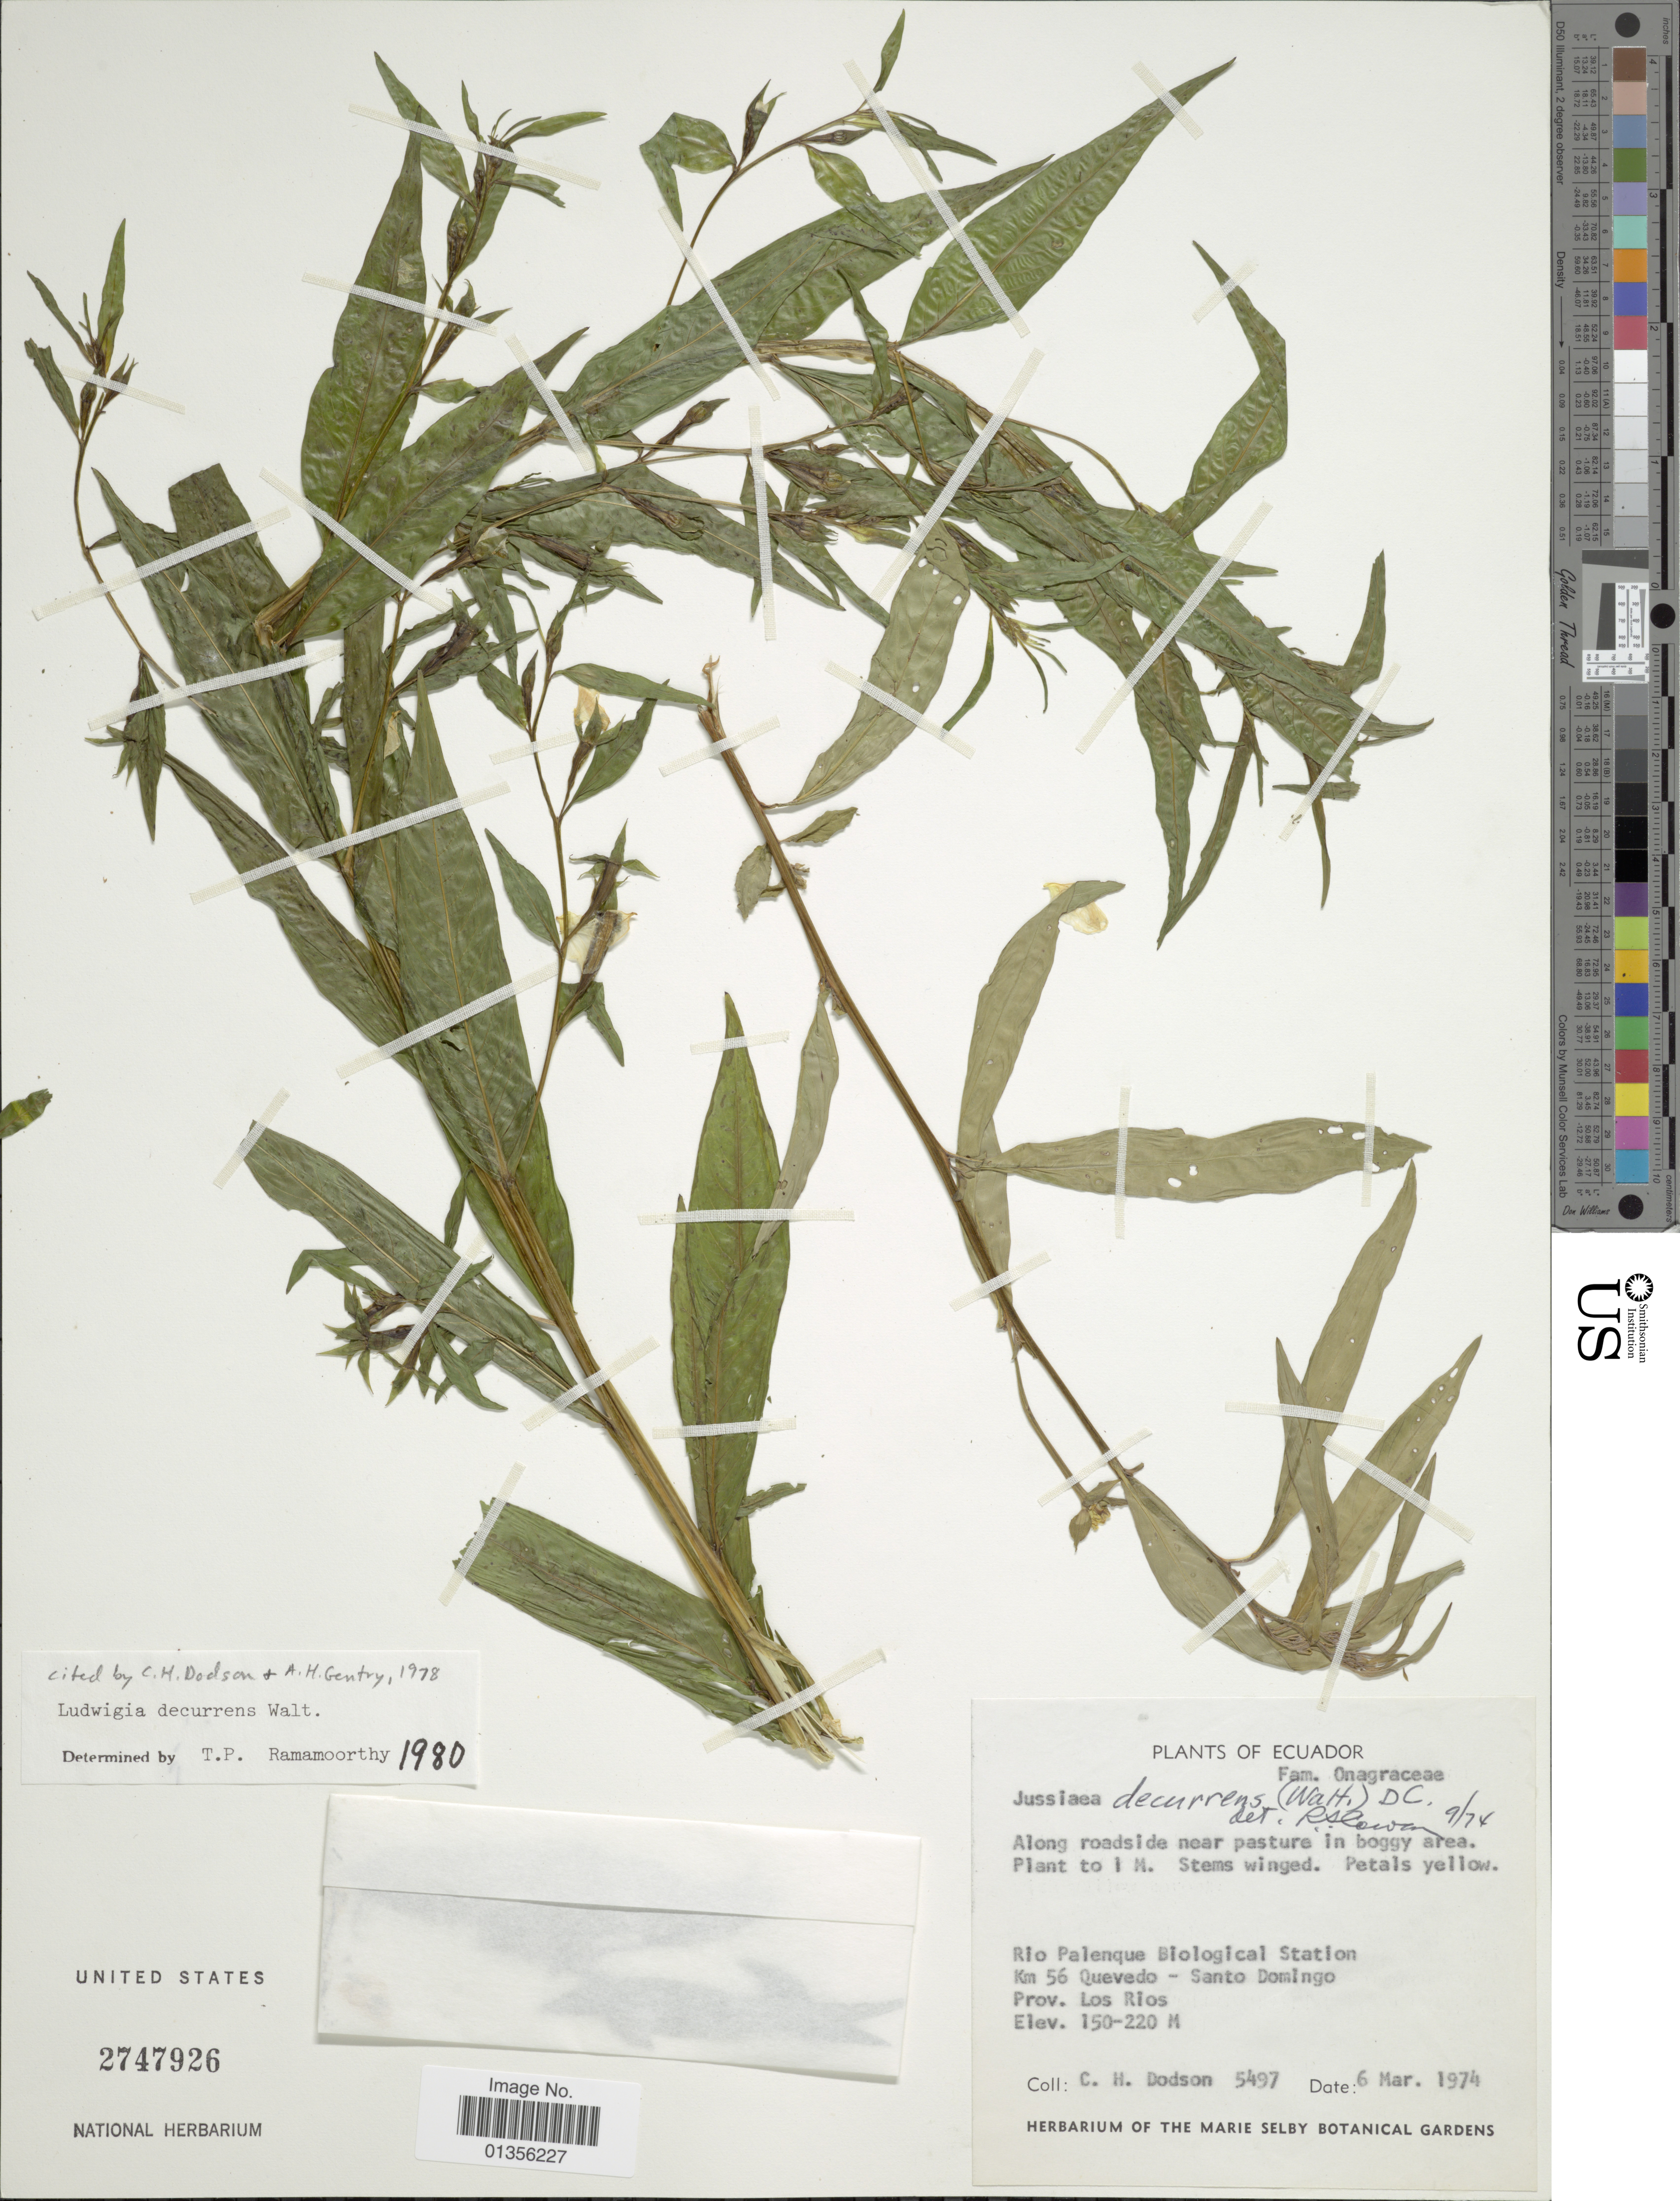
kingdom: Plantae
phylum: Tracheophyta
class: Magnoliopsida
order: Myrtales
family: Onagraceae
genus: Ludwigia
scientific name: Ludwigia decurrens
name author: Walter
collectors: C. H. Dodson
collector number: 5497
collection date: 1974-03-06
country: Ecuador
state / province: Los Ríos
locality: Rio Palenque Biological Station. Km 56 Quevedo - Santo Domingo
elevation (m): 150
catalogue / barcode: US 2747926